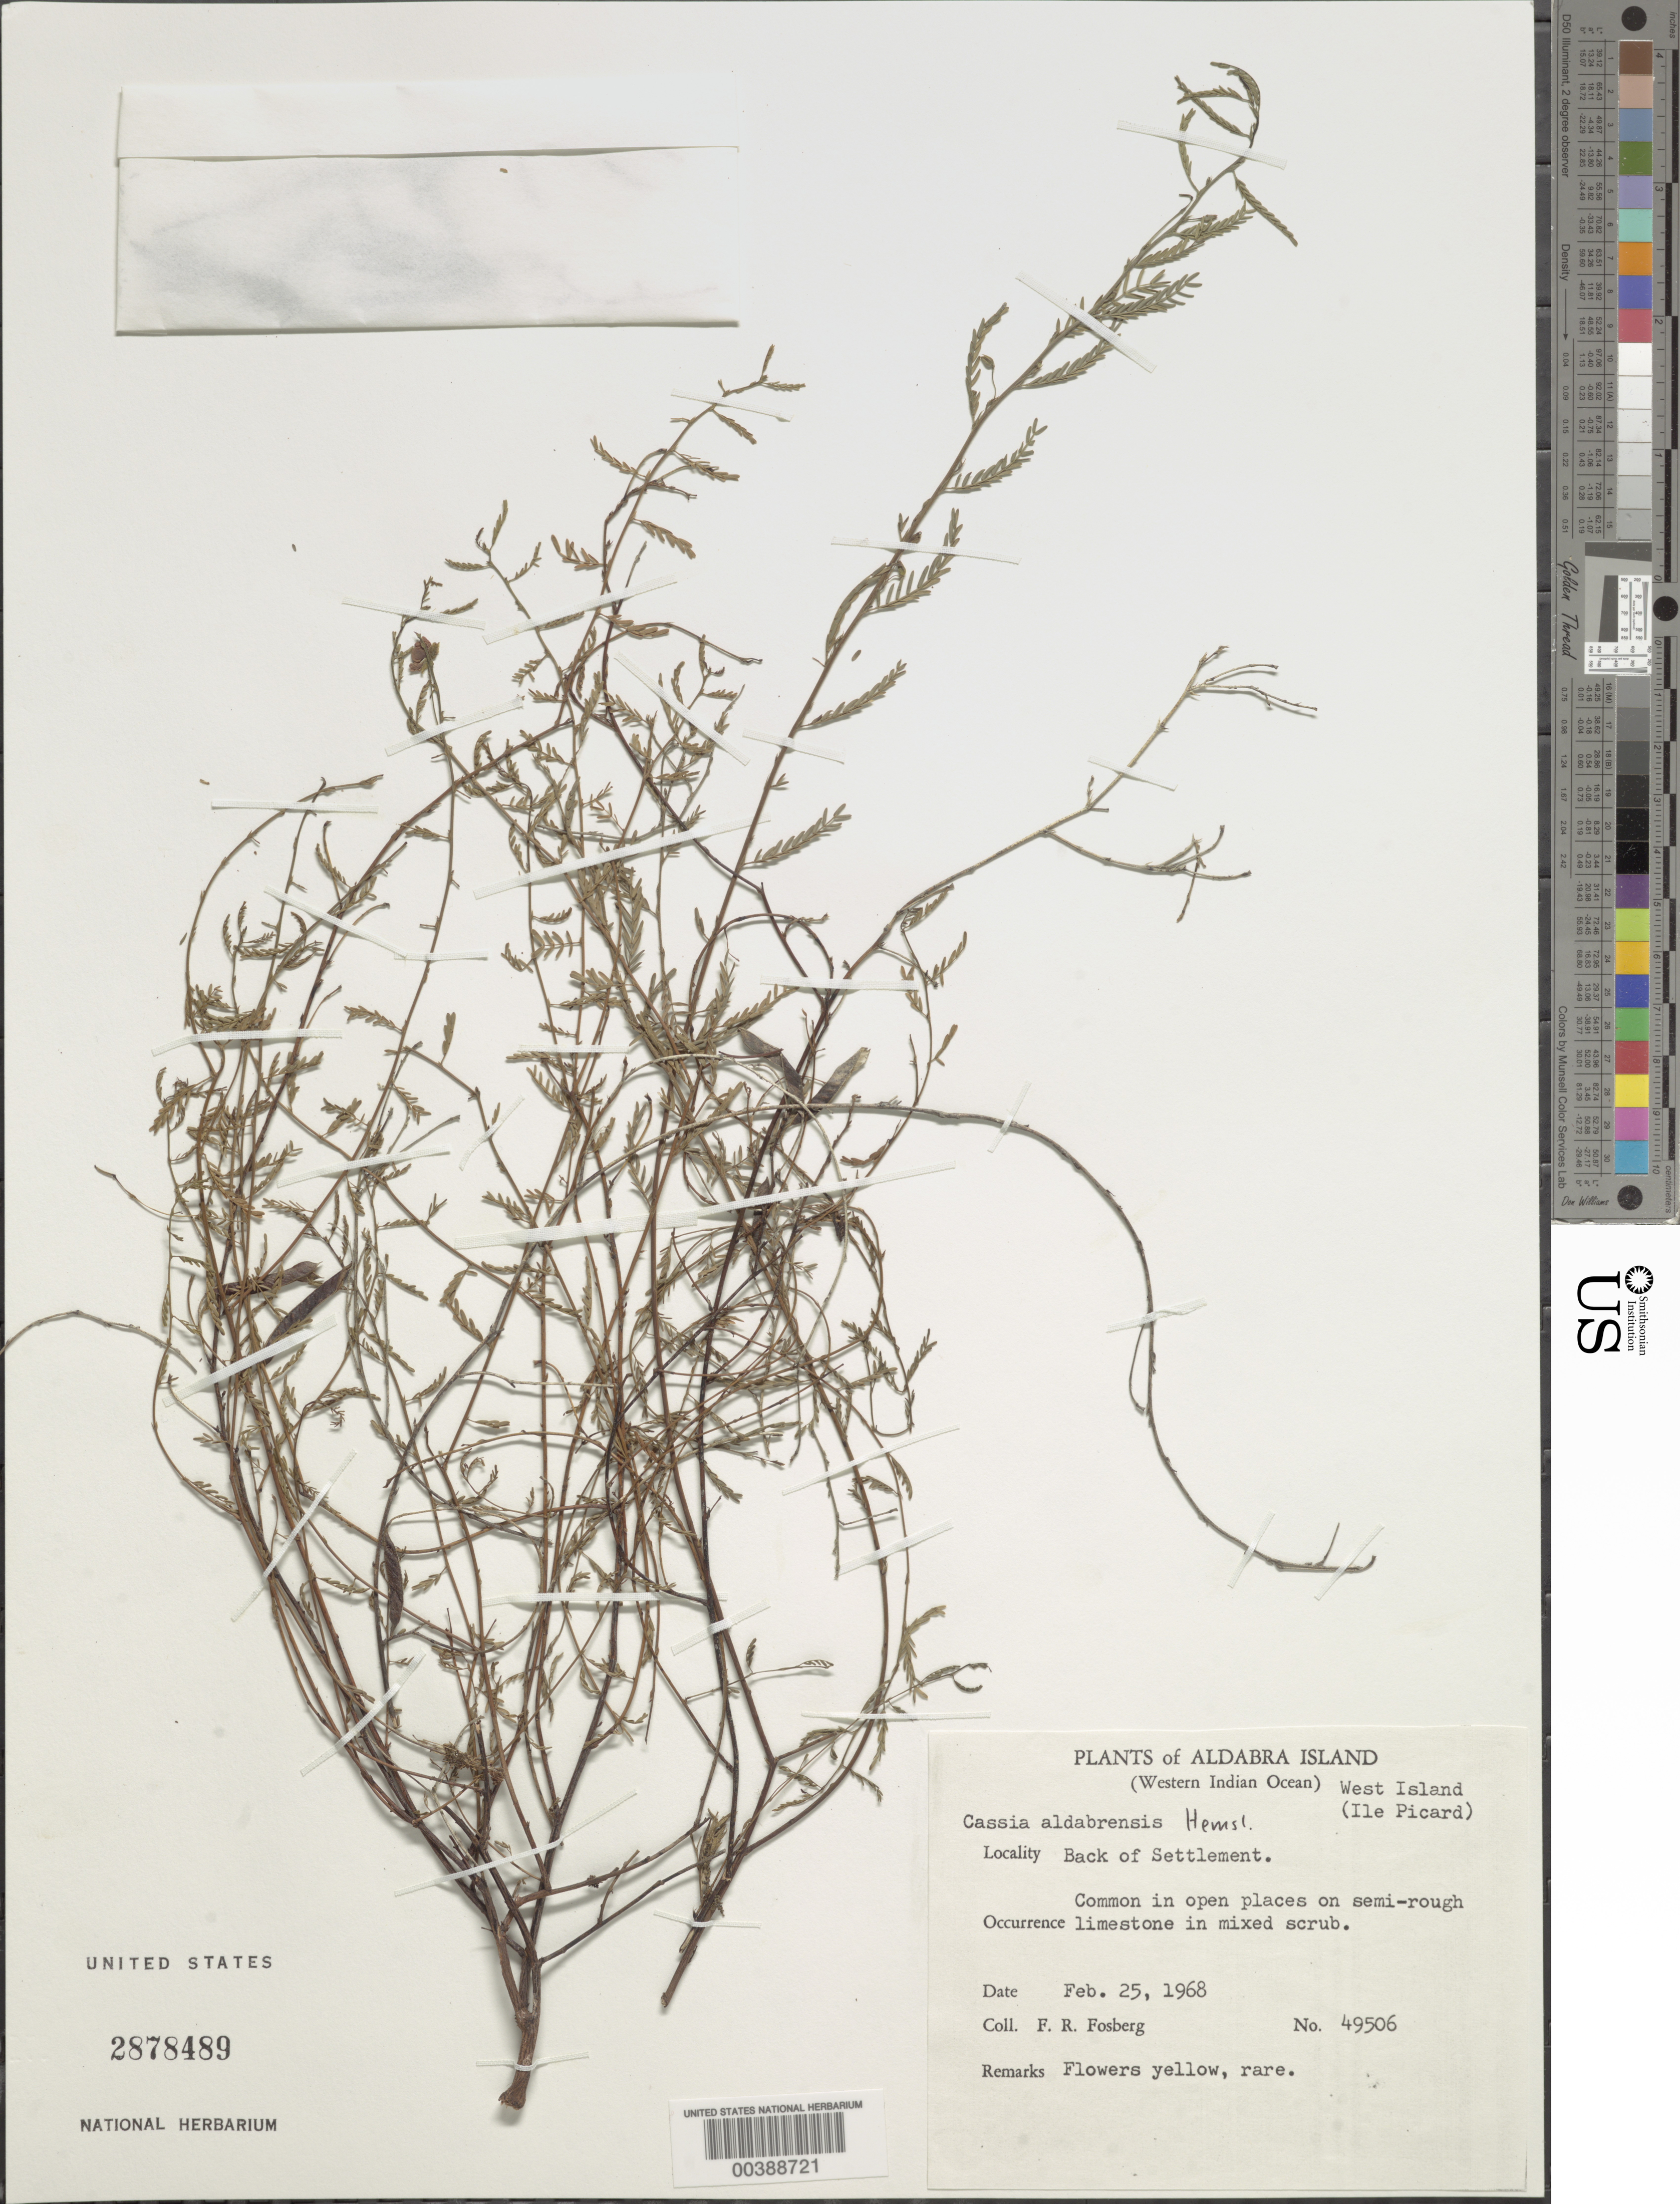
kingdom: Plantae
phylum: Tracheophyta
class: Magnoliopsida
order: Fabales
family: Fabaceae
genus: Chamaecrista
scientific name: Chamaecrista aldabrensis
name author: (Hemsl.) Friedmann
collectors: F. R. Fosberg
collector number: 49506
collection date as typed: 25 Feb 1968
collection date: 1968-02-25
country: Seychelles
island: Aldabra Atoll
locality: West Islet (Ile Picard), back of settlement. [West Island is part of Aldabra Island (Atoll).]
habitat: In open places on semi-rough limestone in mixed scrub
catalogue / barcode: US 2878489